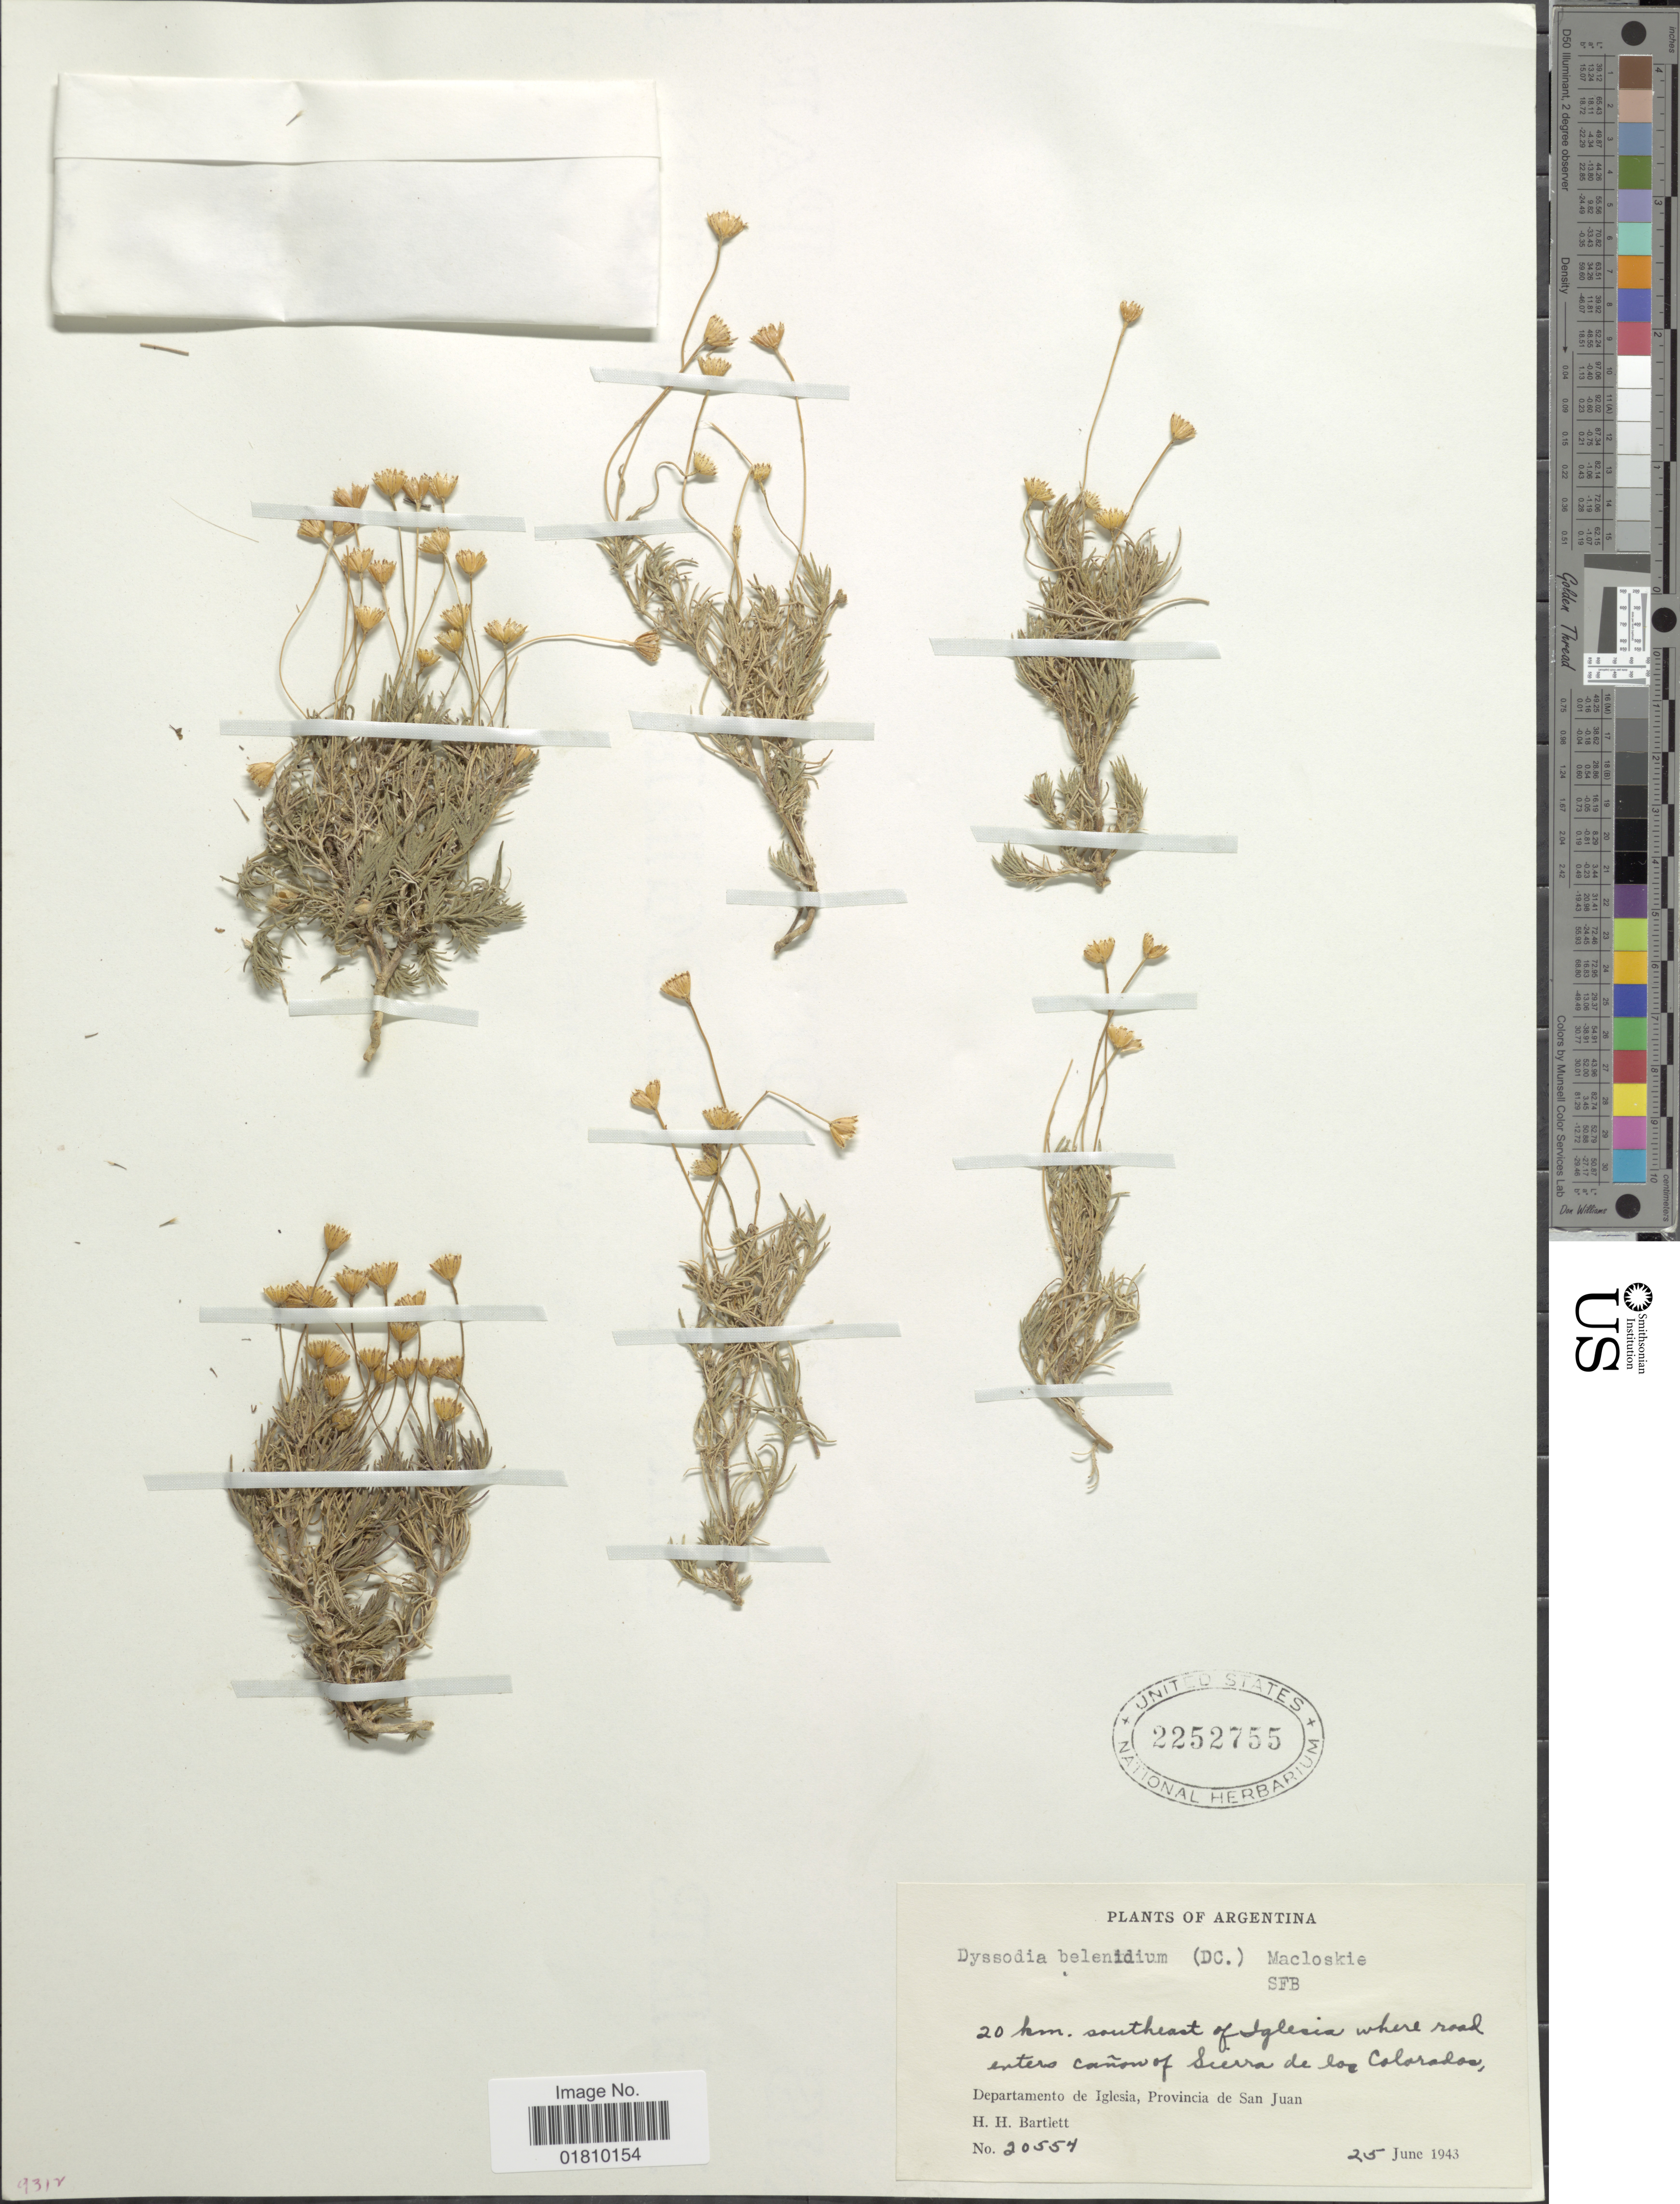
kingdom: Plantae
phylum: Tracheophyta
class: Magnoliopsida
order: Asterales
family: Asteraceae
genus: Thymophylla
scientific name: Thymophylla pentachaeta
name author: (DC.) Small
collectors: H. H. Bartlett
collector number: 20554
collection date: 1943-06-25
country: Argentina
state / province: San Juan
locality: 20 km. southeast of Iglesia where road enters cañon of Sierra de los Colordos, Departamneto de Iglesia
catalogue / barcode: US 2252755